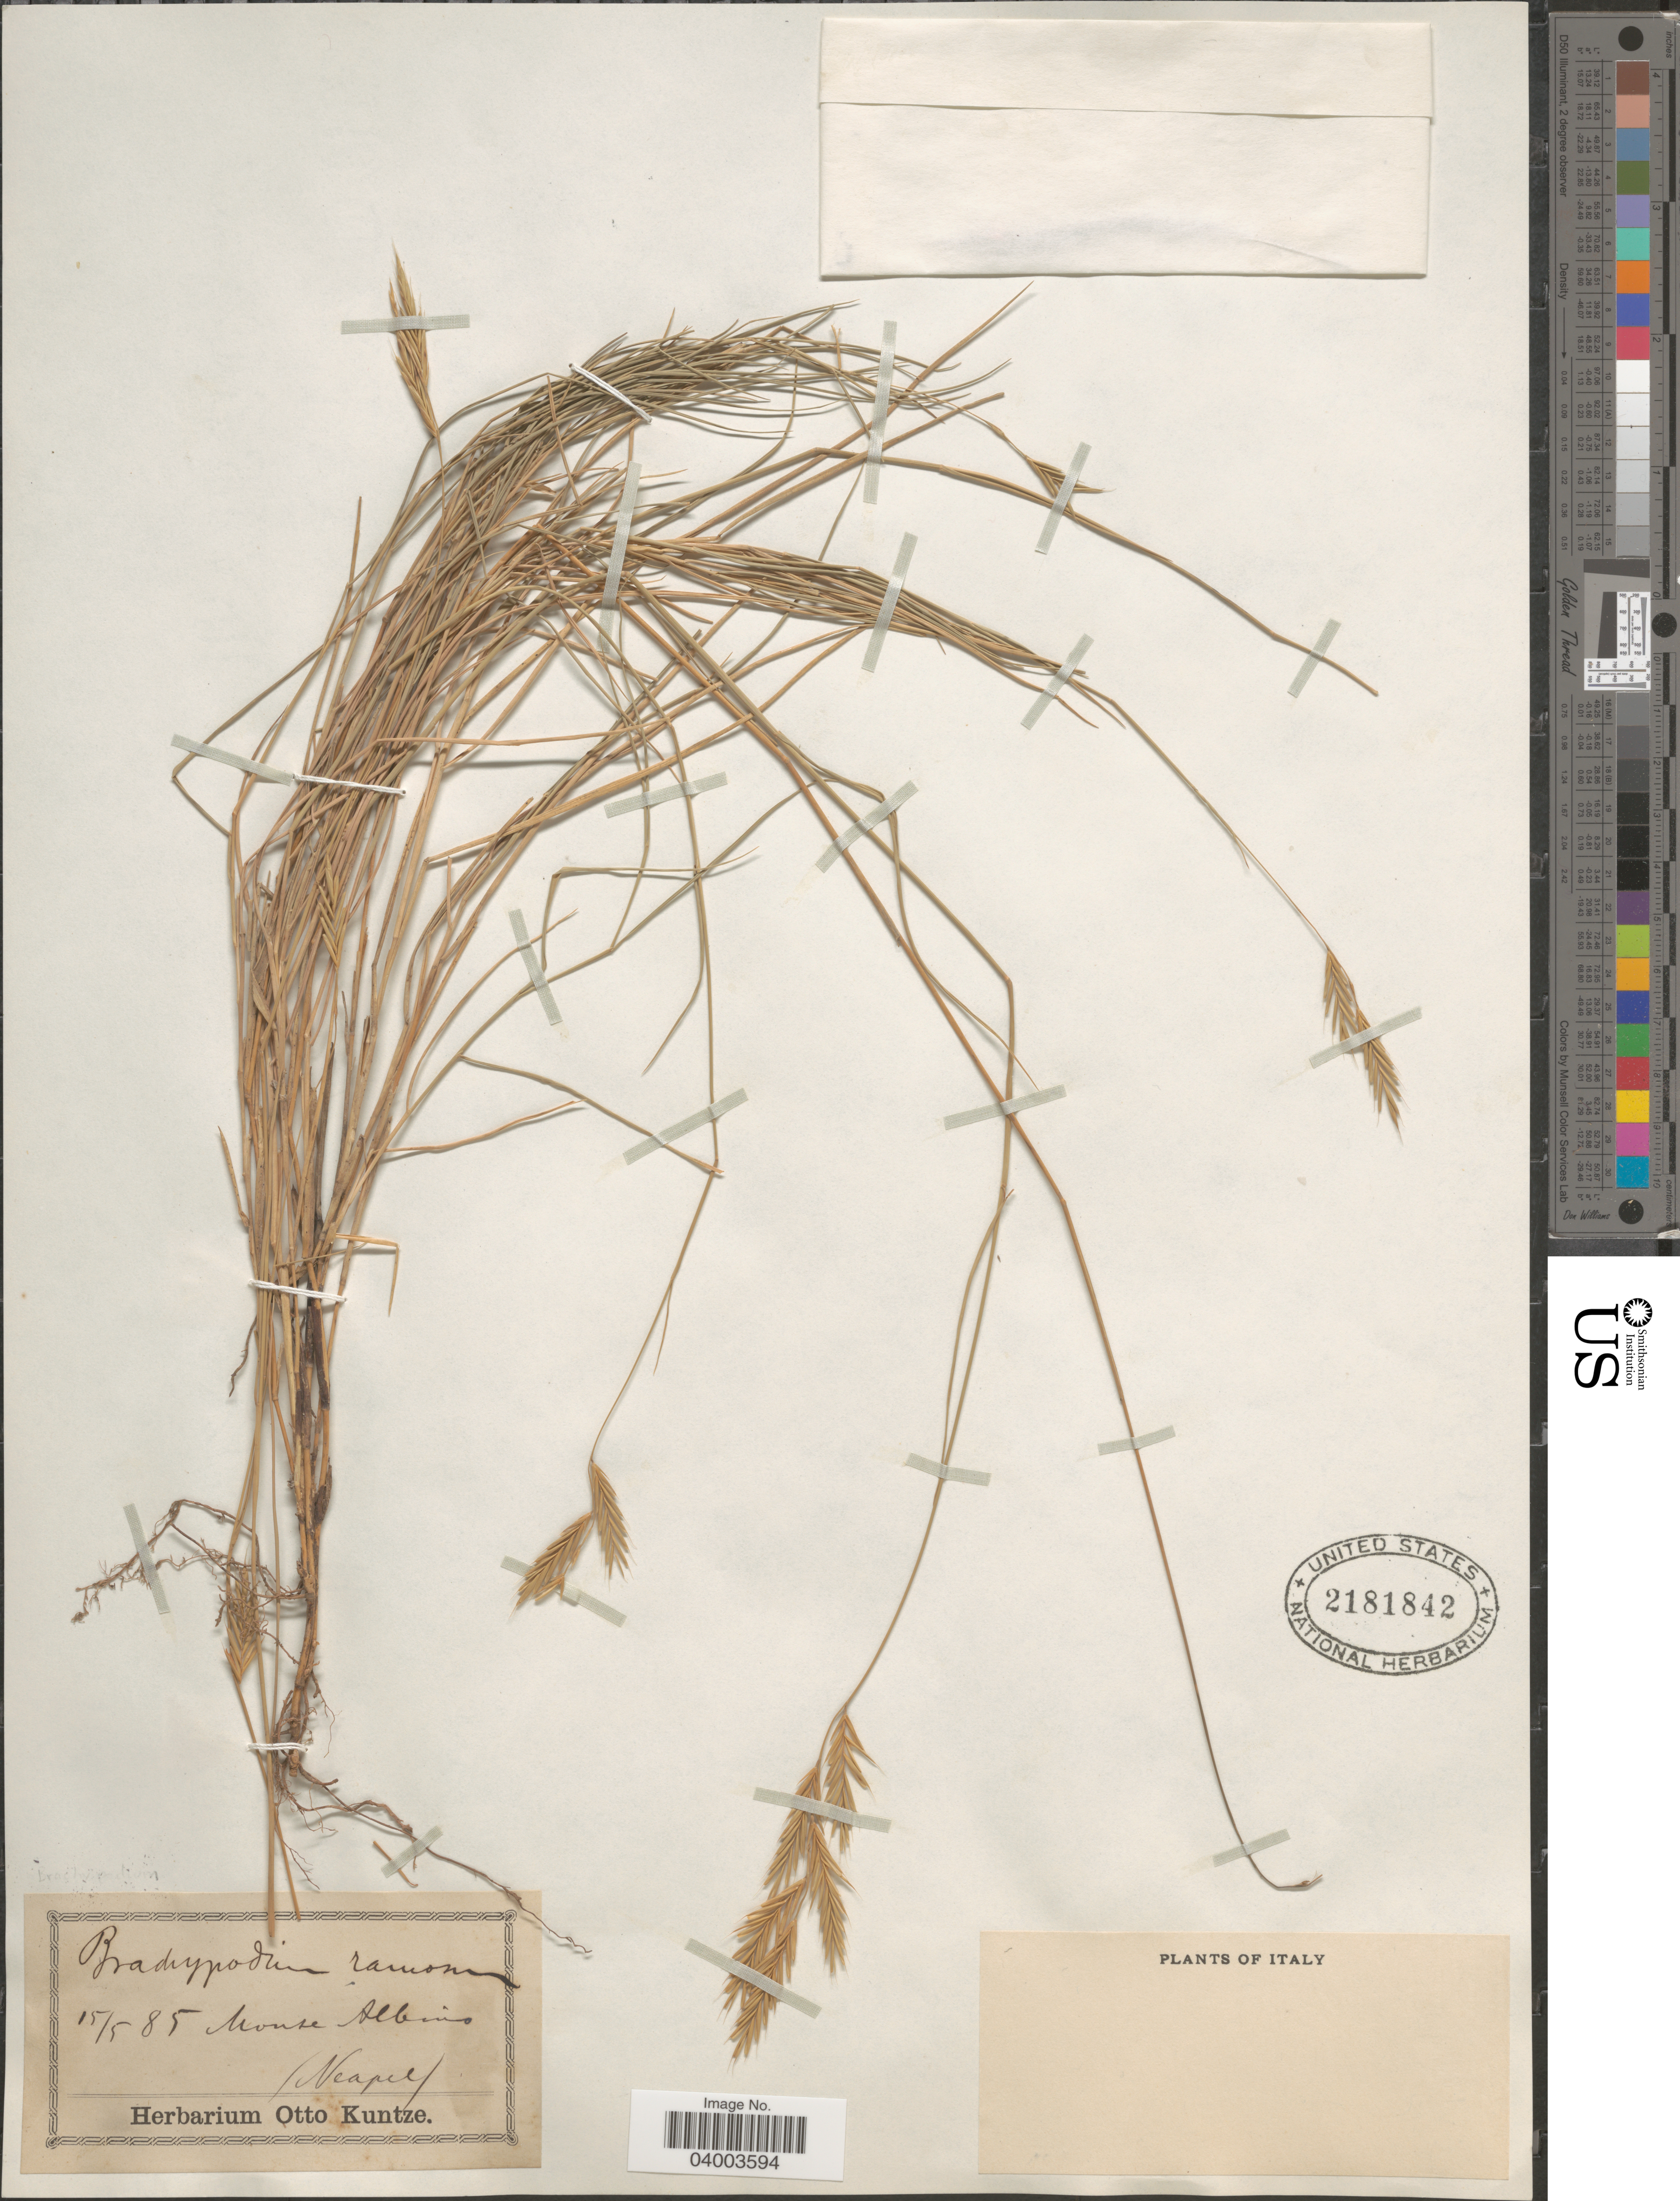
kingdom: Plantae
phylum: Tracheophyta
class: Liliopsida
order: Poales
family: Poaceae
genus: Brachypodium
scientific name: Brachypodium retusum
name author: (Pers.) P. Beauv.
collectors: Neapel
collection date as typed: Transcribed d/m/y: 15/5/85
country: Italy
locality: Monte Albino.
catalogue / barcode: US 2181842